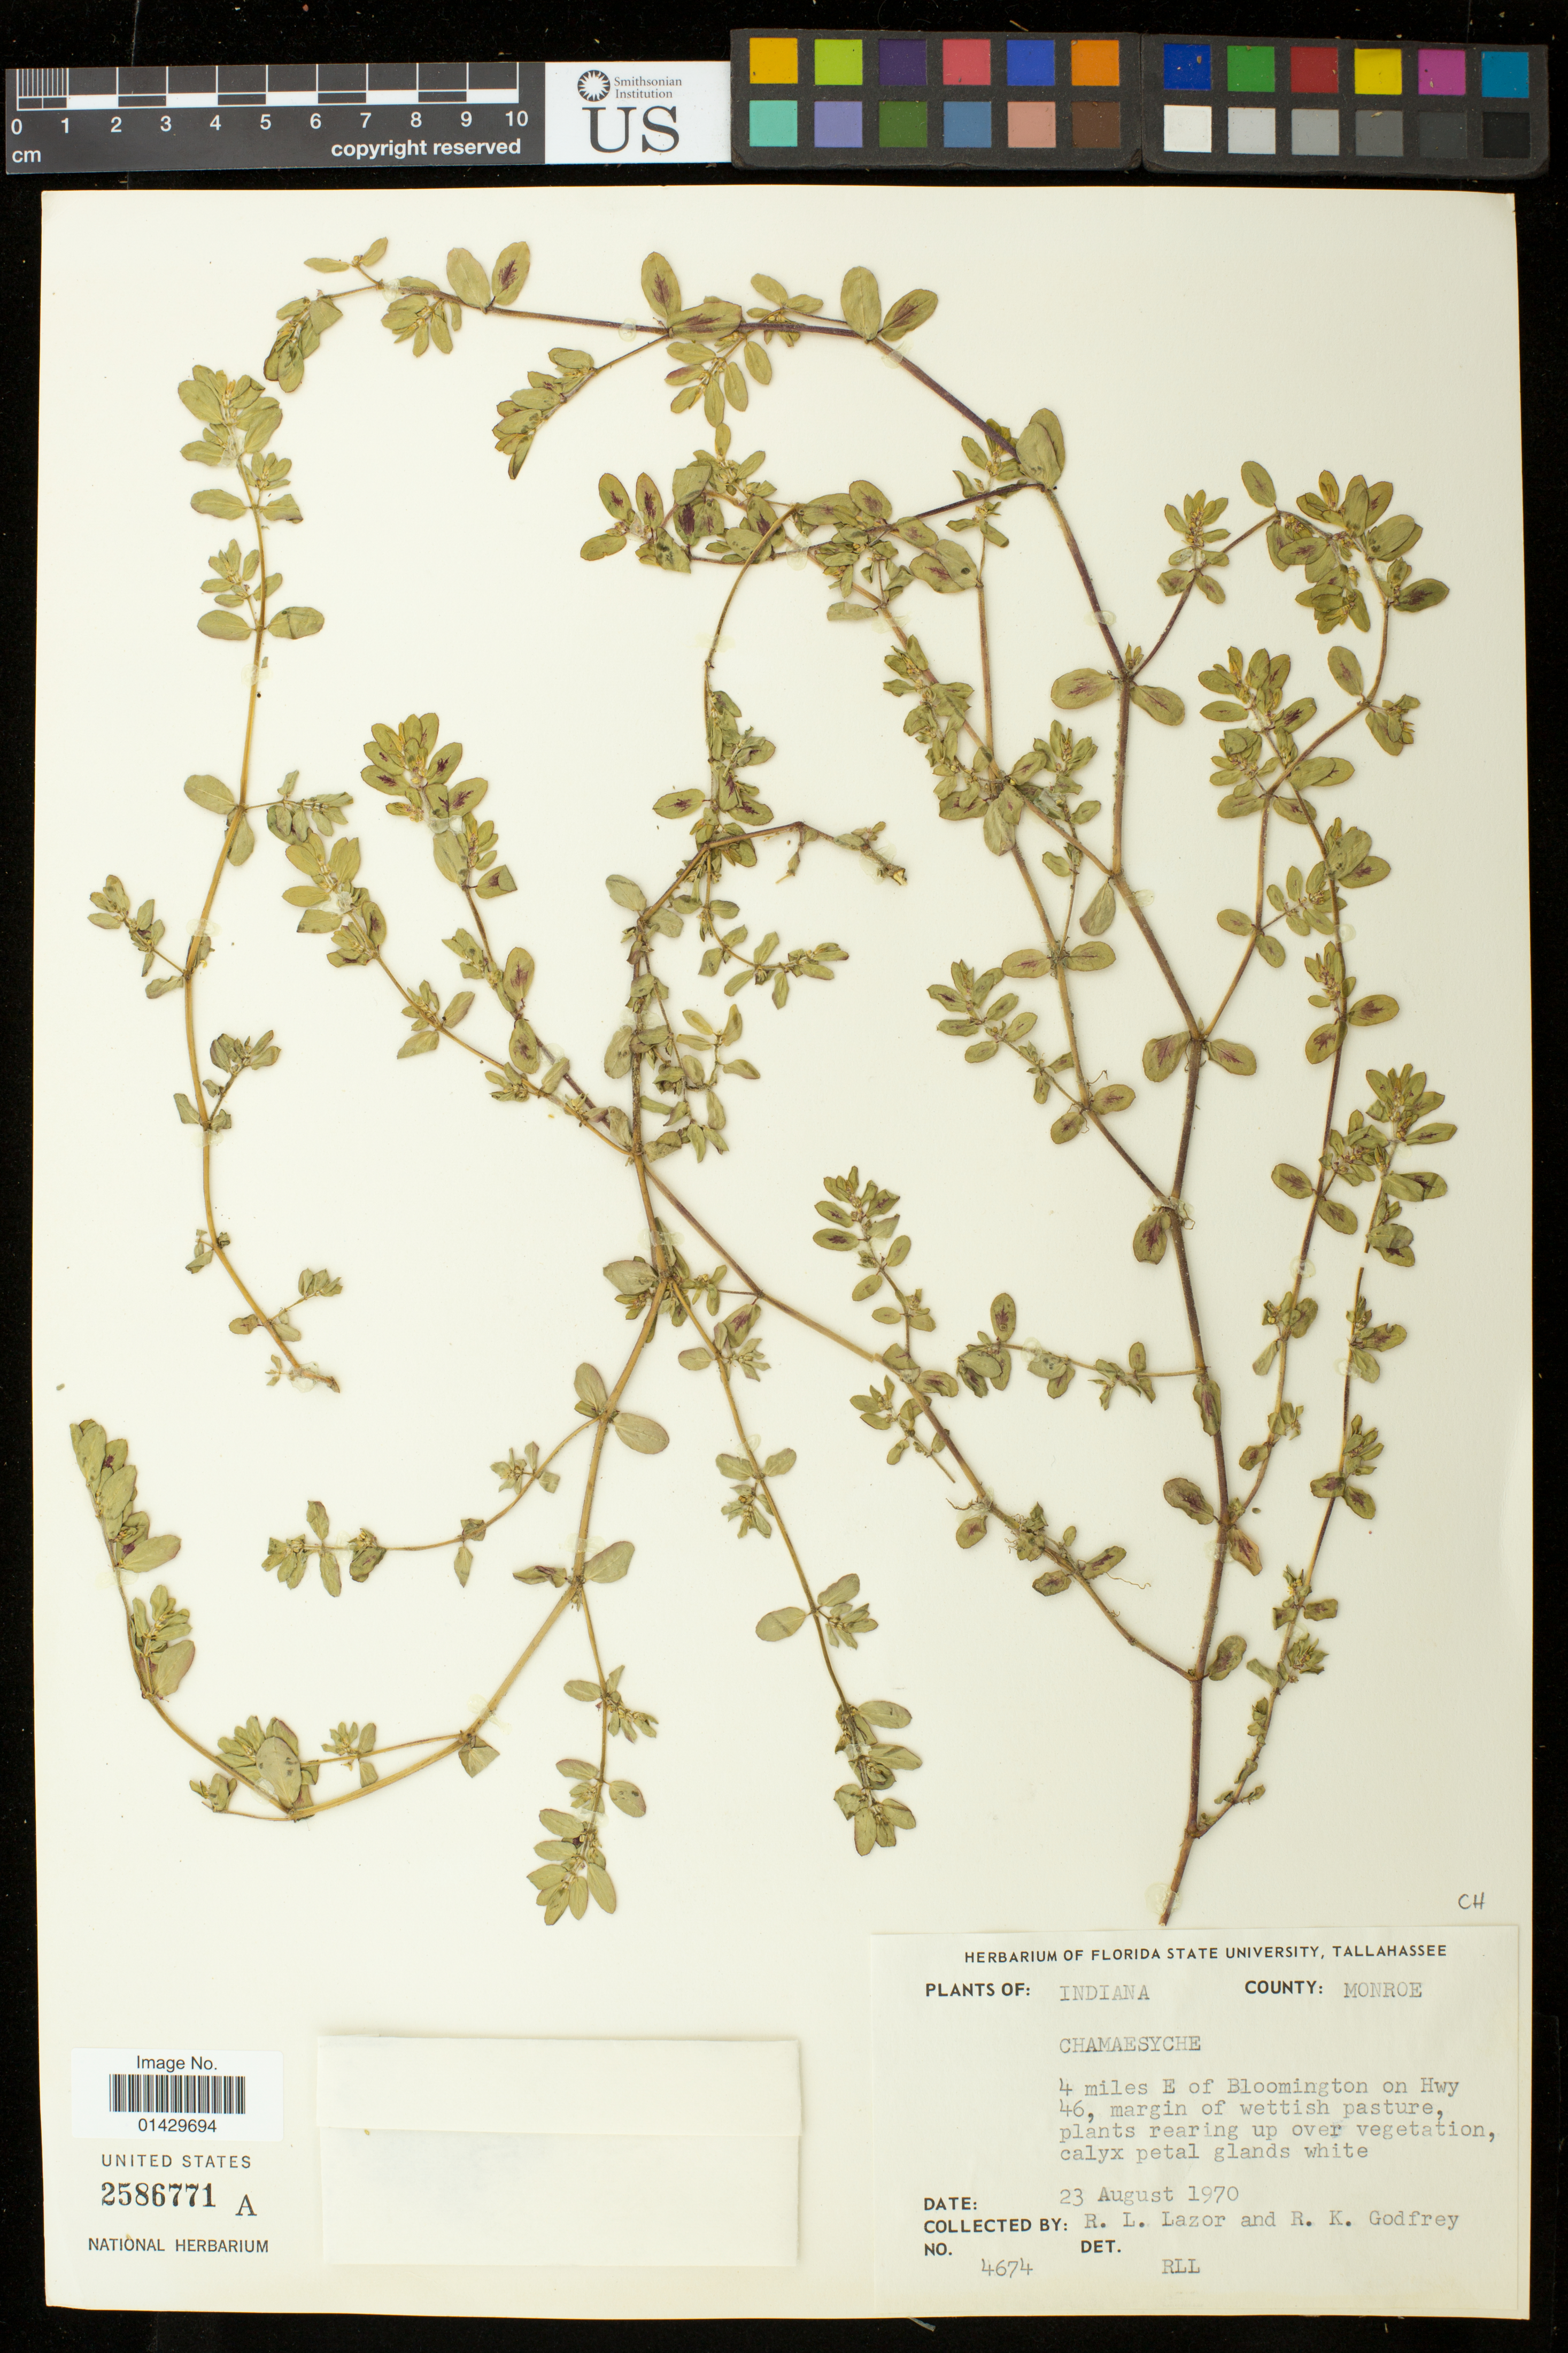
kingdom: Plantae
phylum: Tracheophyta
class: Magnoliopsida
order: Malpighiales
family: Euphorbiaceae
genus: Euphorbia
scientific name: Euphorbia sp.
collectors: R. L. Lazor & R. K. Godfrey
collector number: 4674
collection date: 1970-08-23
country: United States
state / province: Indiana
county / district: Monroe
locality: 4 miles E of Bloomington on Hwy 46, margin of wettish pasture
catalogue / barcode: US 2586771A